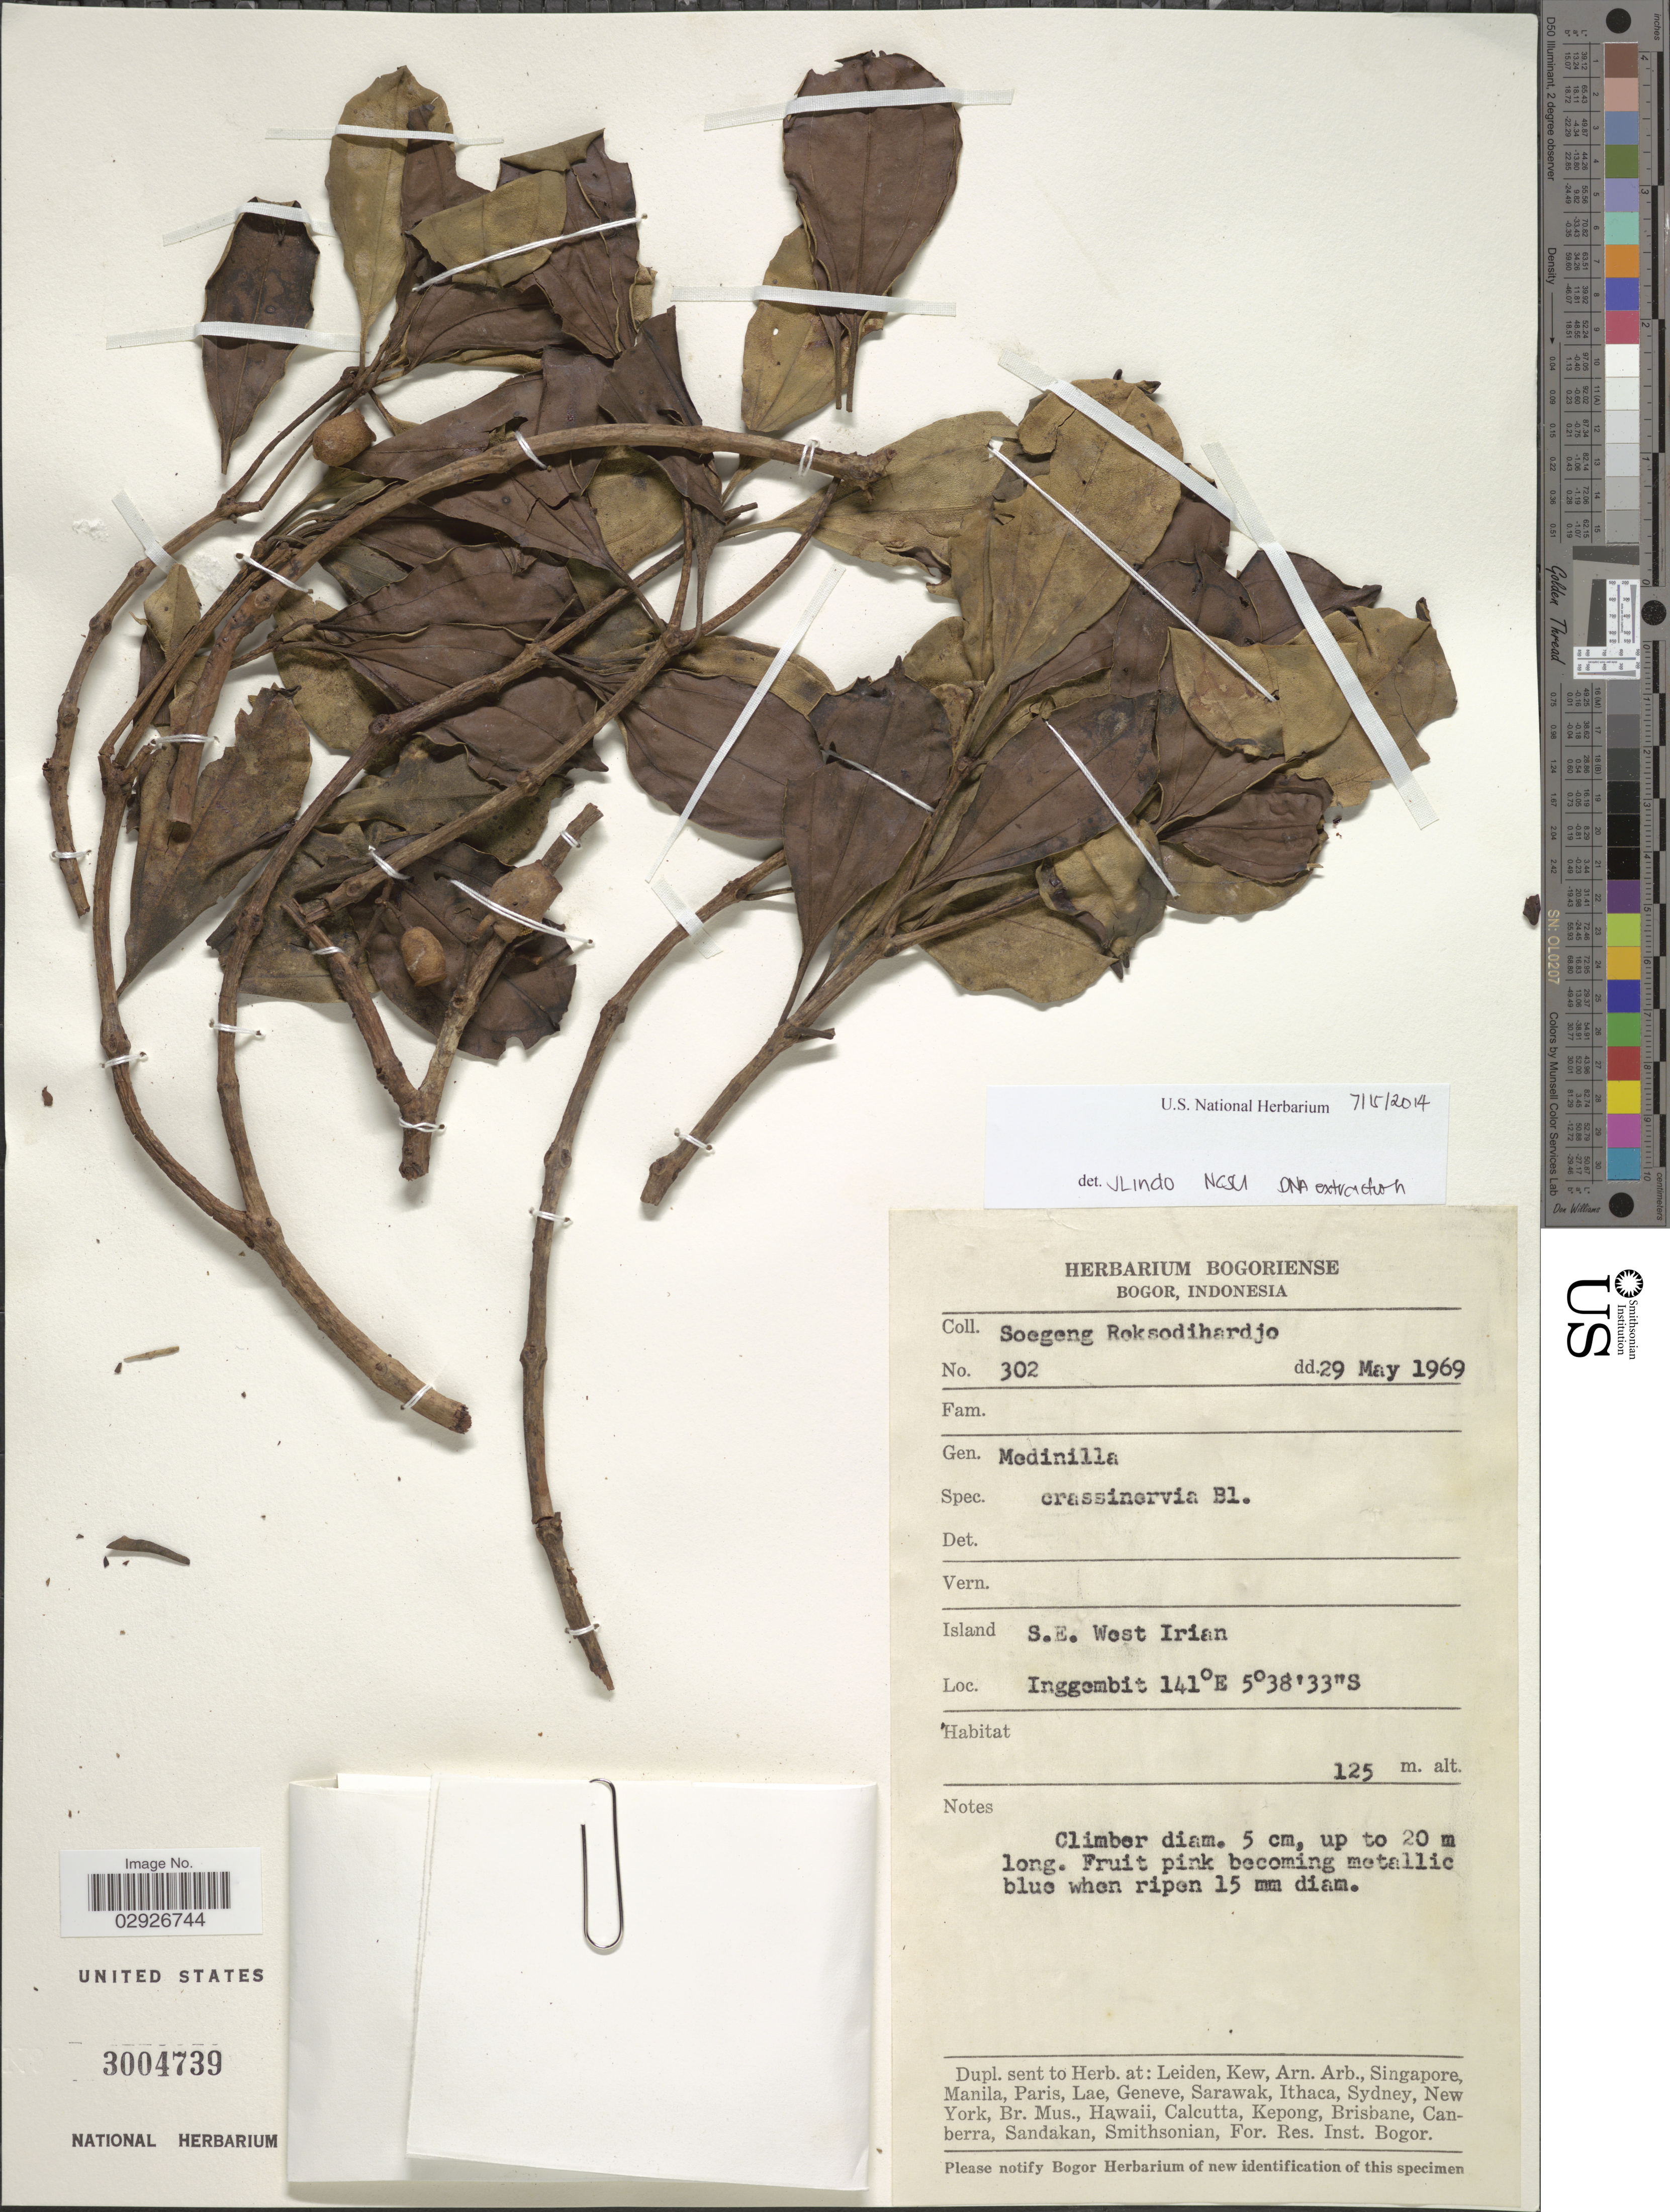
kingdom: Plantae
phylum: Tracheophyta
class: Magnoliopsida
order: Myrtales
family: Melastomataceae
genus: Medinilla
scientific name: Medinilla crassinervia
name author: Blume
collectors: S. Roksodihardjo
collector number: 302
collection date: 1969-05-29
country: Indonesia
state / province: Papua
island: New Guinea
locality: Island S.E. West Irian. Inggembit.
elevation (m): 125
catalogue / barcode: US 3004739